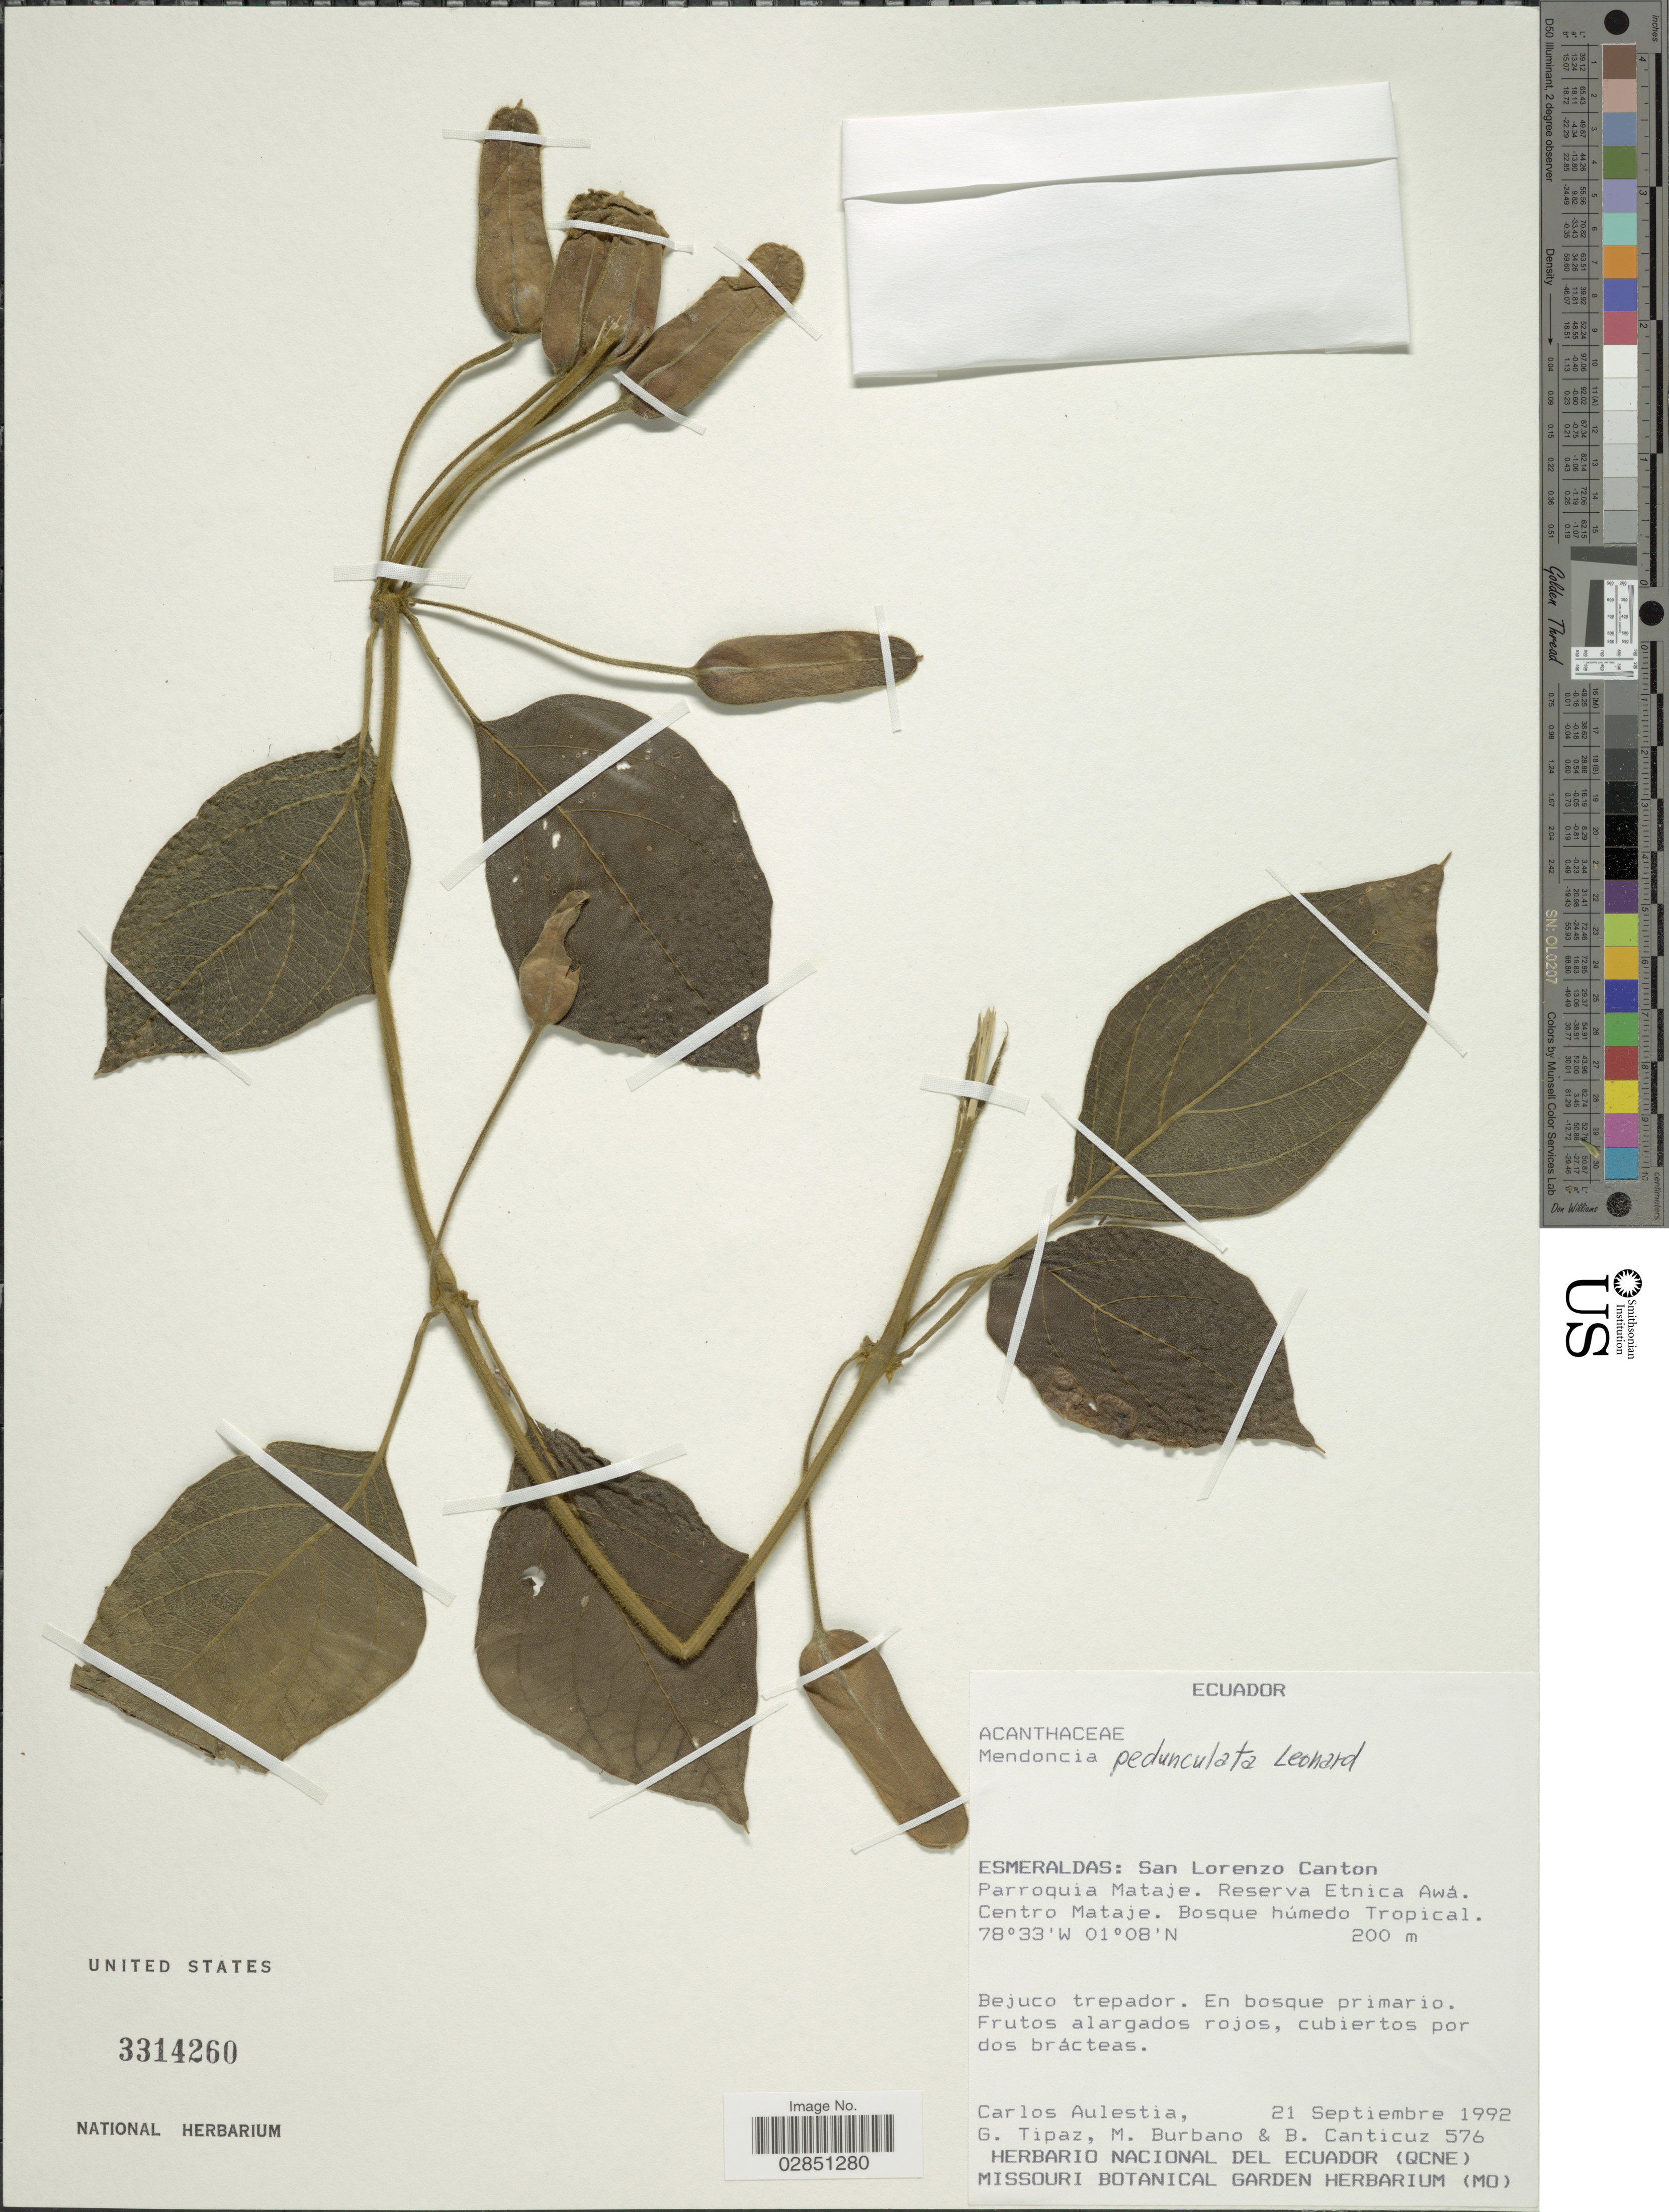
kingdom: Plantae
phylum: Tracheophyta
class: Magnoliopsida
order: Lamiales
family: Acanthaceae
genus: Mendoncia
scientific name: Mendoncia pedunculata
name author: Leonard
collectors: C. Aulestia, G. Tipaz, M. Burbano & B. Canticuz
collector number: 576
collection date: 1992-09-21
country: Ecuador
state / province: Esmeraldas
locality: San Lorenzo Canton. Parroquia Mataje. Reserva Etnica Awá. Centro Mataje.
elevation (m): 200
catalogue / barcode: US 3314260